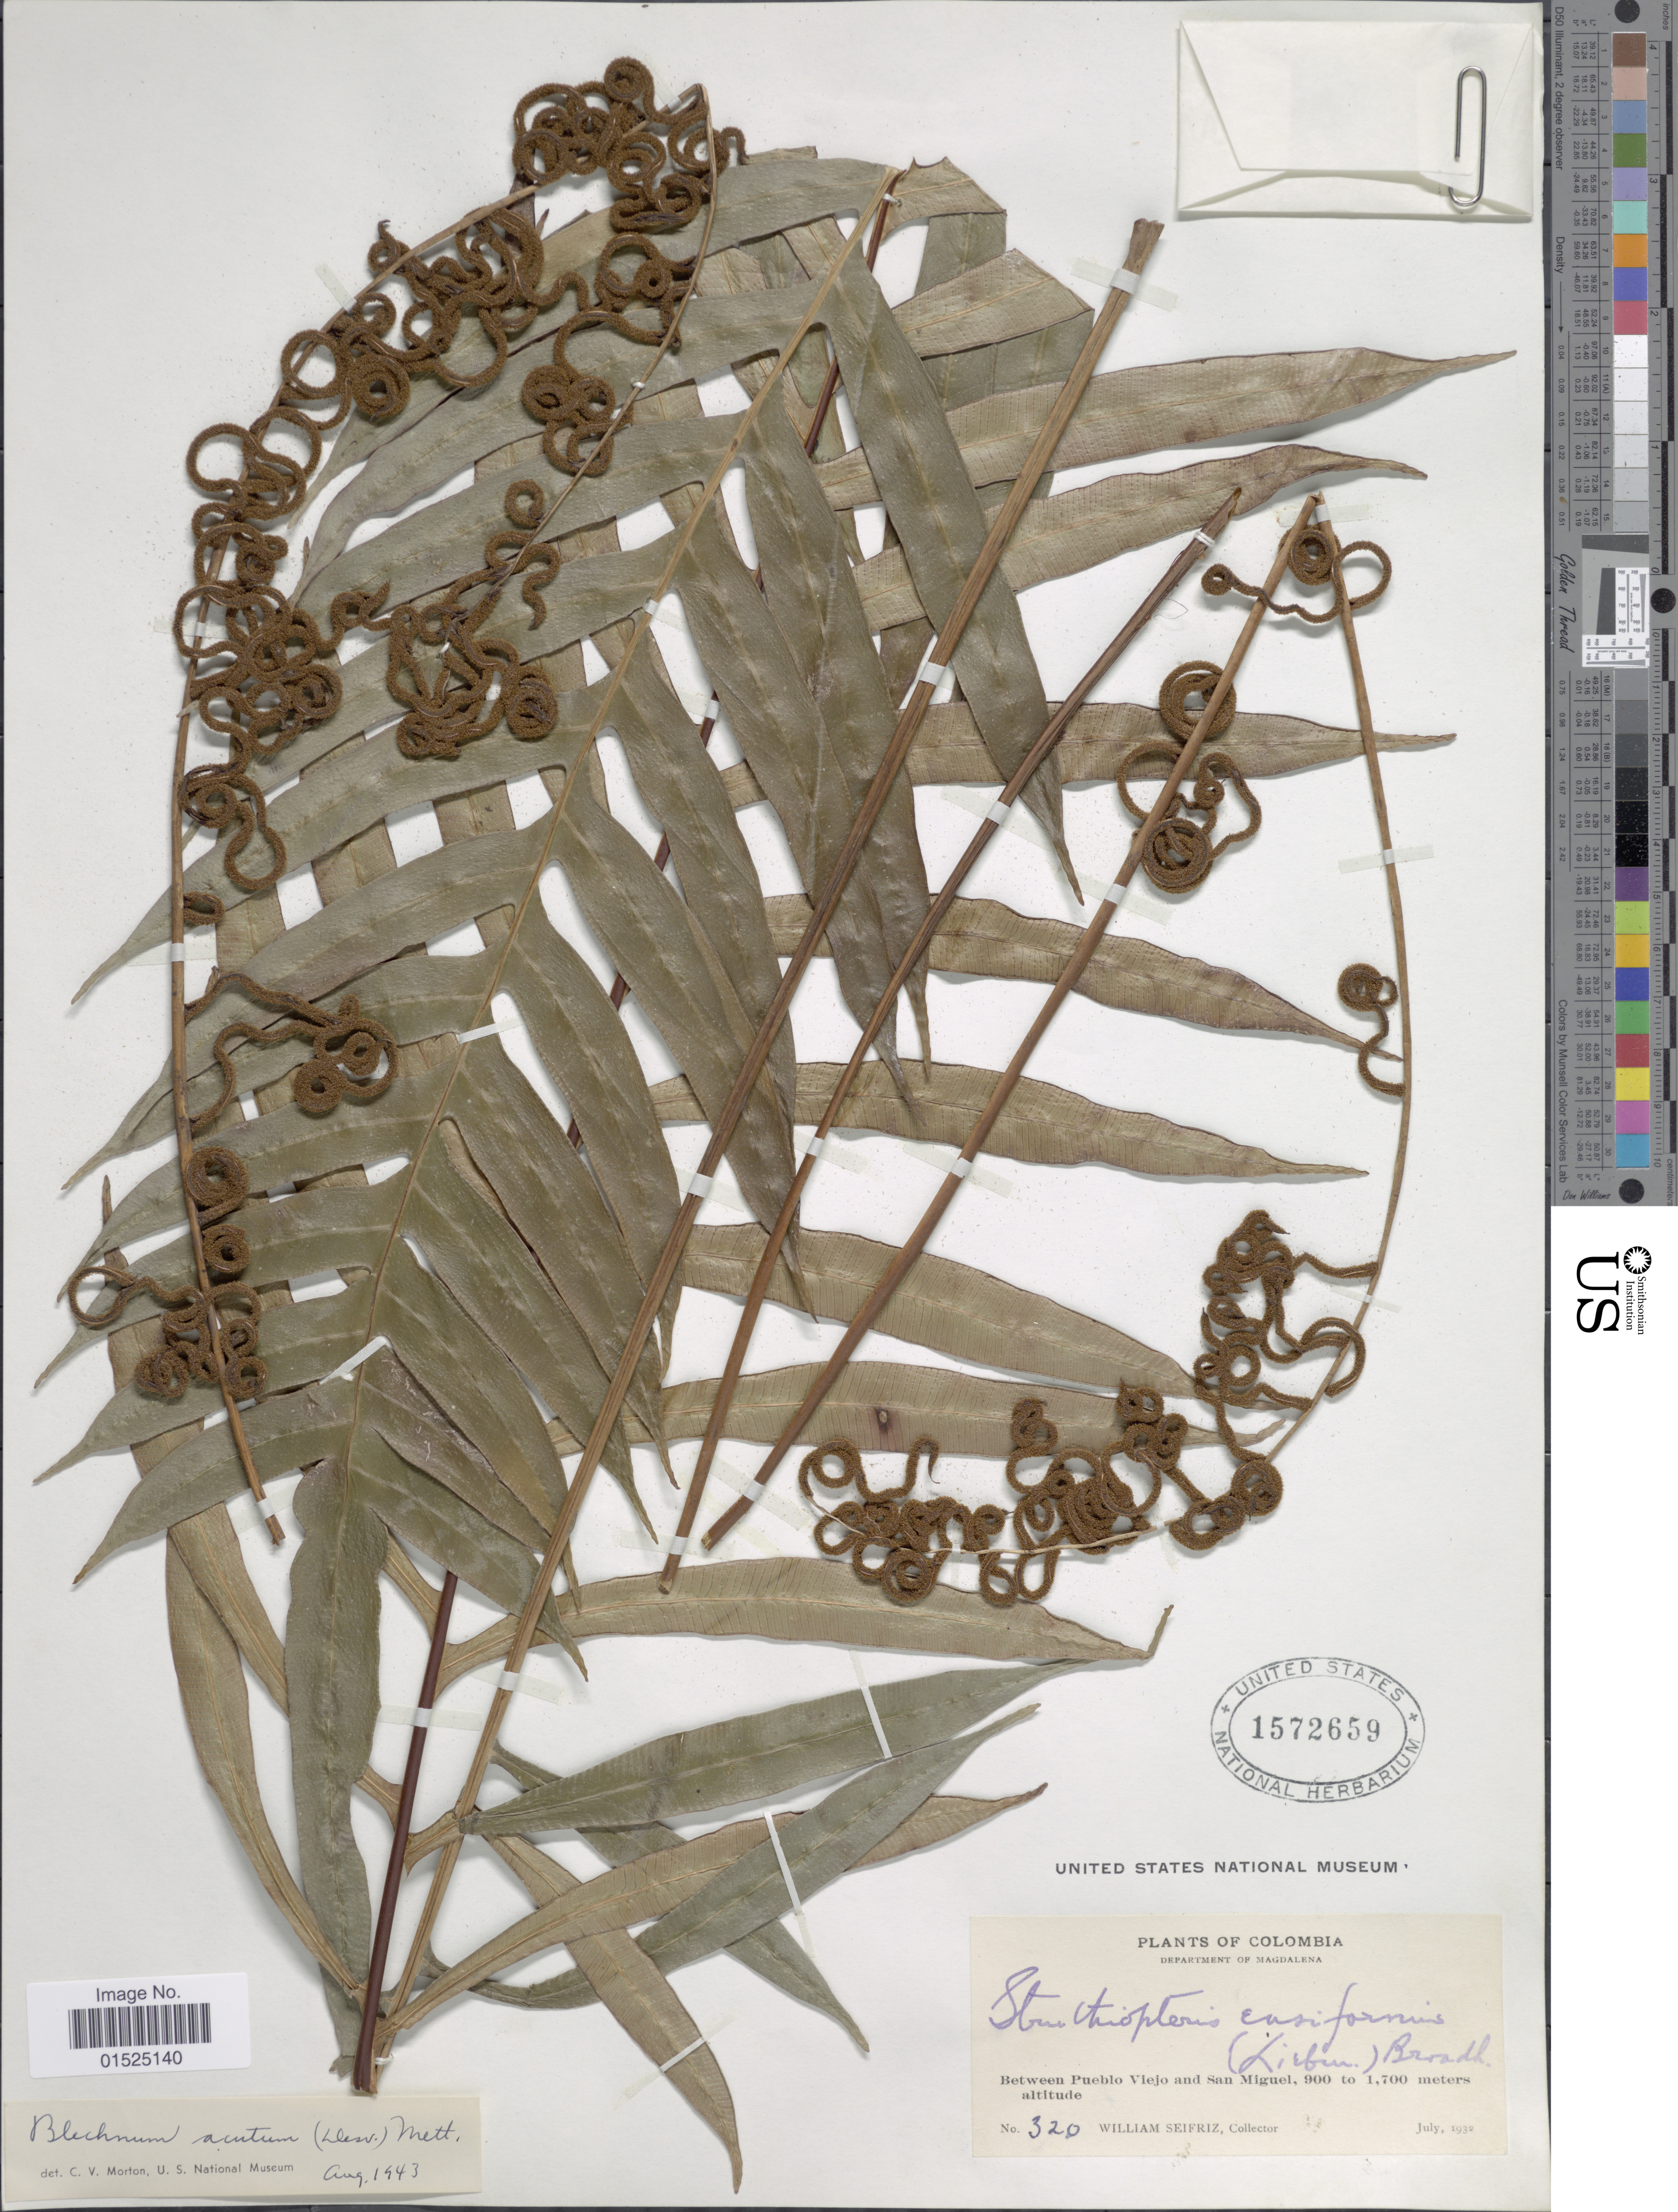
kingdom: Plantae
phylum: Tracheophyta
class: Polypodiopsida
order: Polypodiales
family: Blechnaceae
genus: Blechnum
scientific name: Blechnum acutum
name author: (Desv.) Mett.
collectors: W. Seifriz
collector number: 320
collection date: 1932-07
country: Colombia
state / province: Magdalena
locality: Between Pueblo Viejo and San Miquel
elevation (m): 900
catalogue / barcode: US 1572659